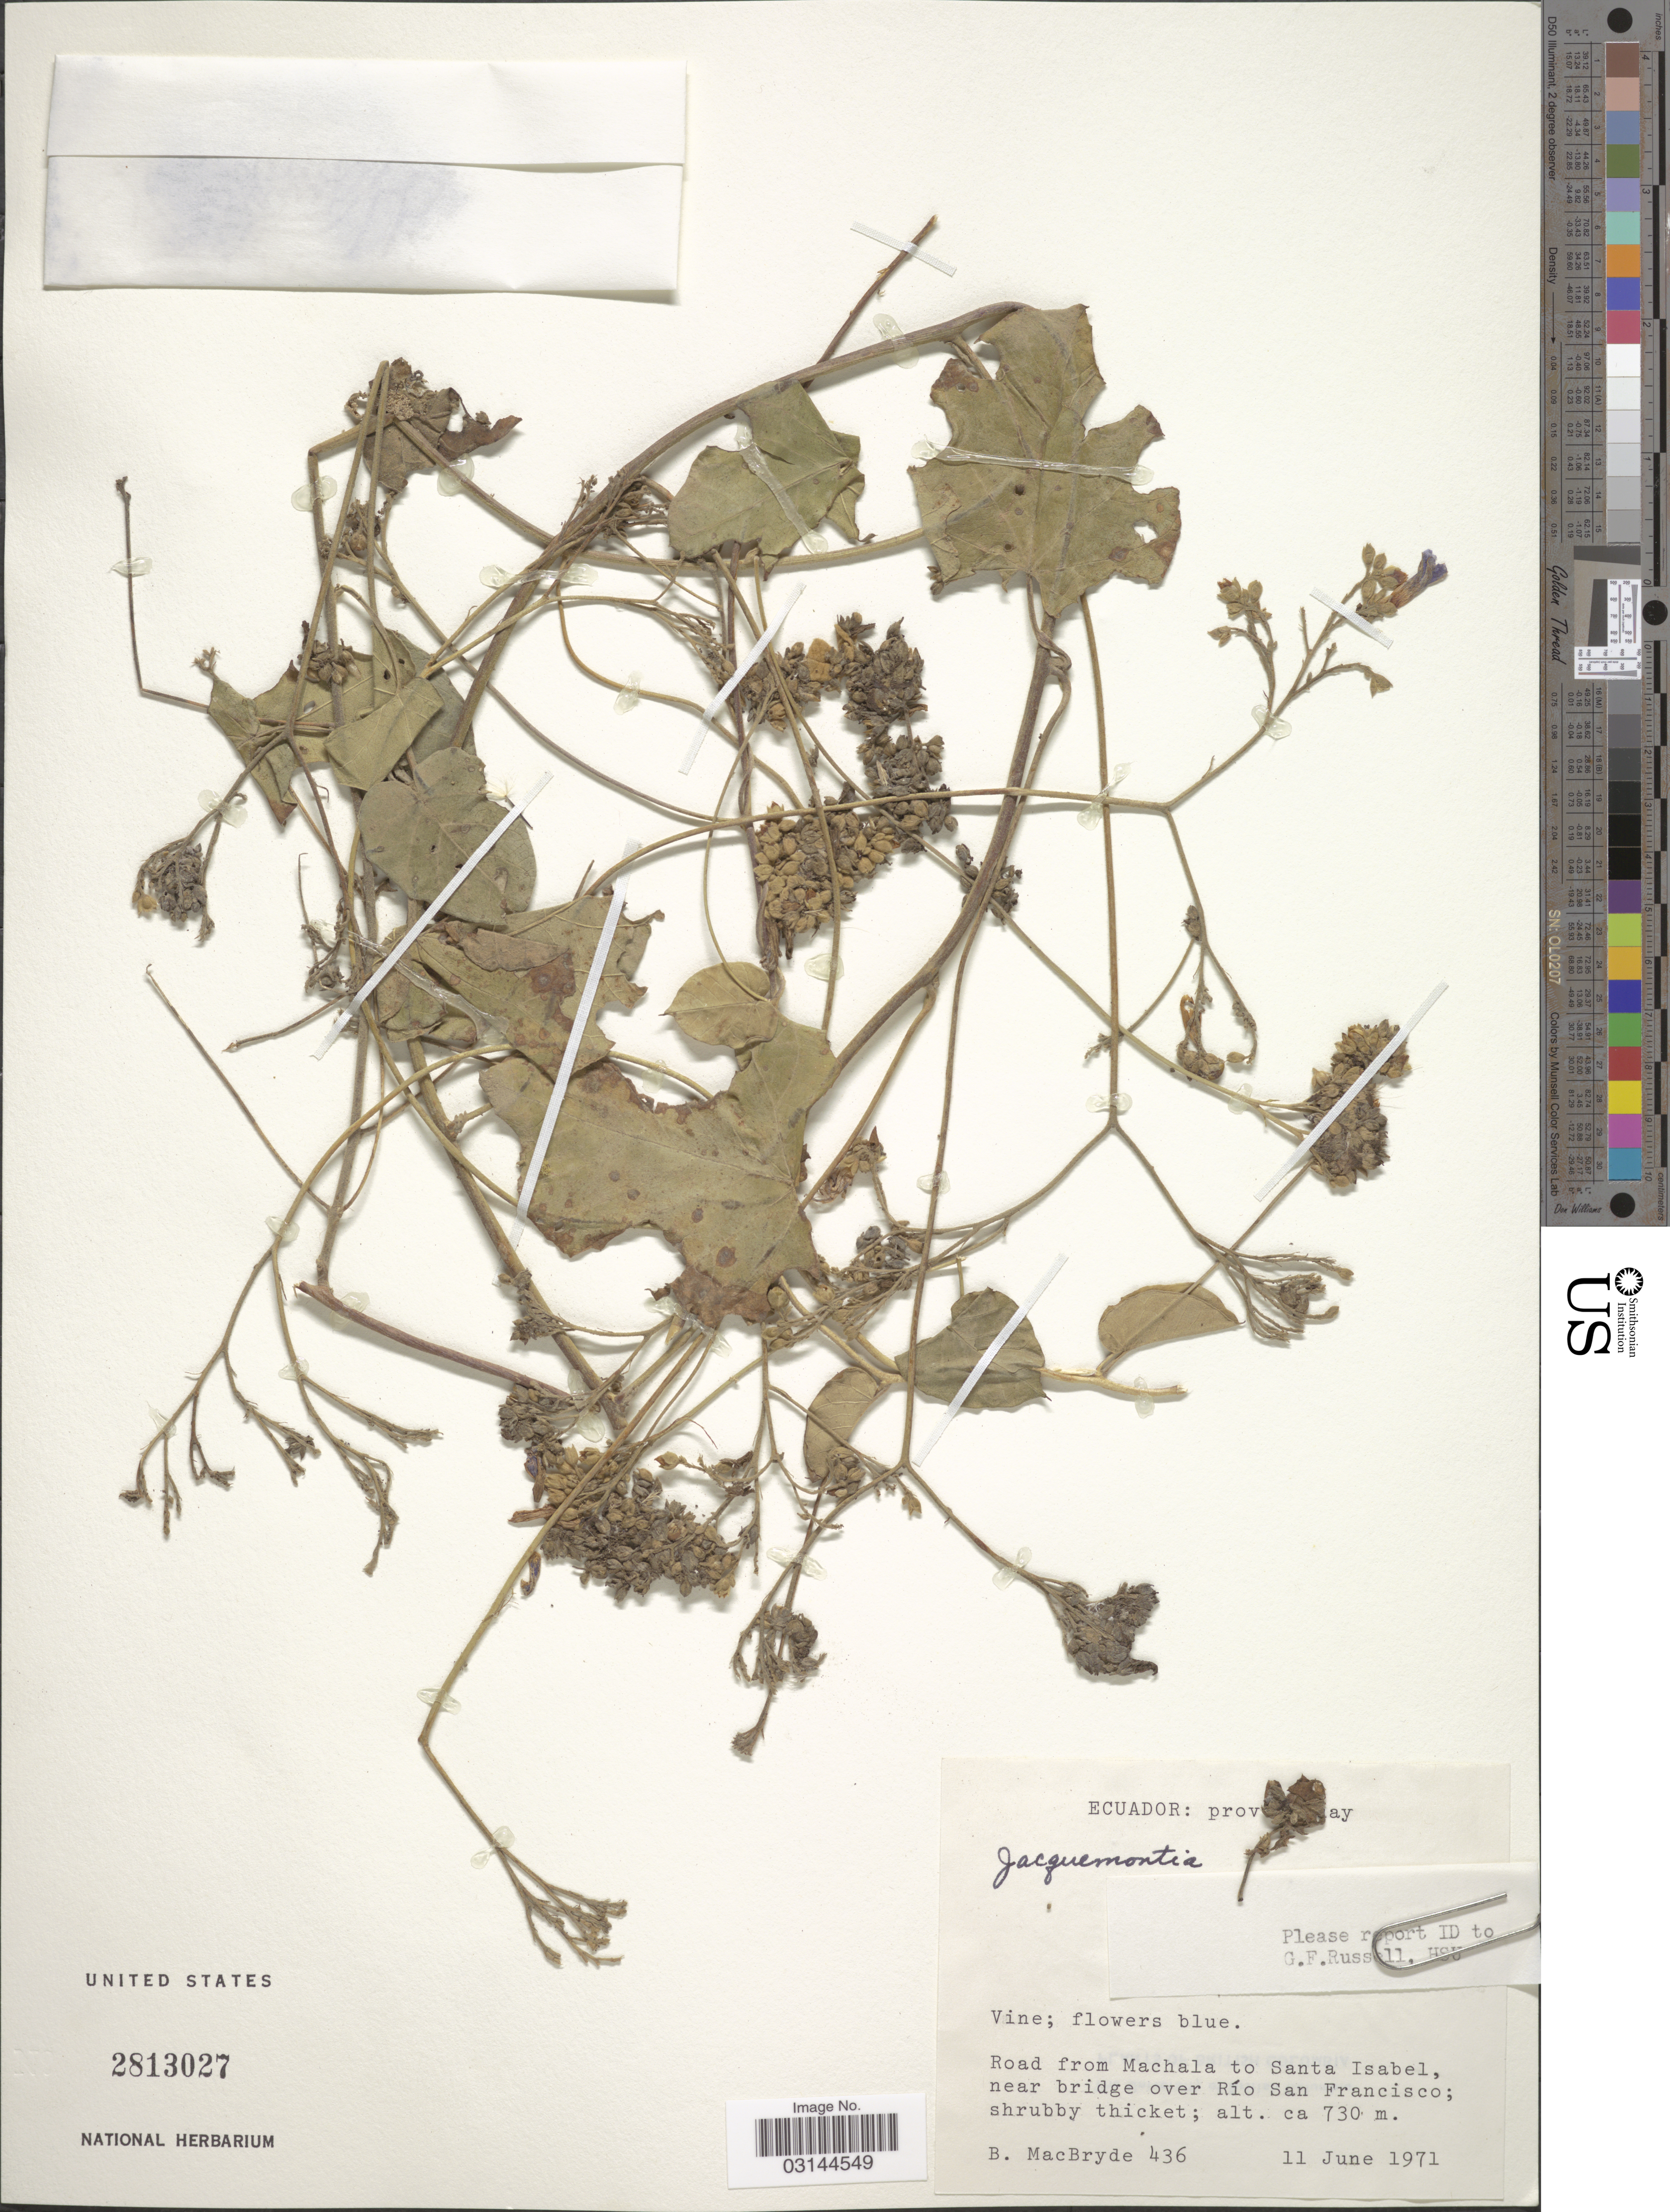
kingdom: Plantae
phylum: Tracheophyta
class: Magnoliopsida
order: Solanales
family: Convolvulaceae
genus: Jacquemontia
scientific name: Jacquemontia sp.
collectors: B. MacBryde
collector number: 436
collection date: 1971-06-11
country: Ecuador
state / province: Azuay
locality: Road from Machala to Santa Isabel, near bridge over Río San Francisco.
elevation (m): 730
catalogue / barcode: US 2813027